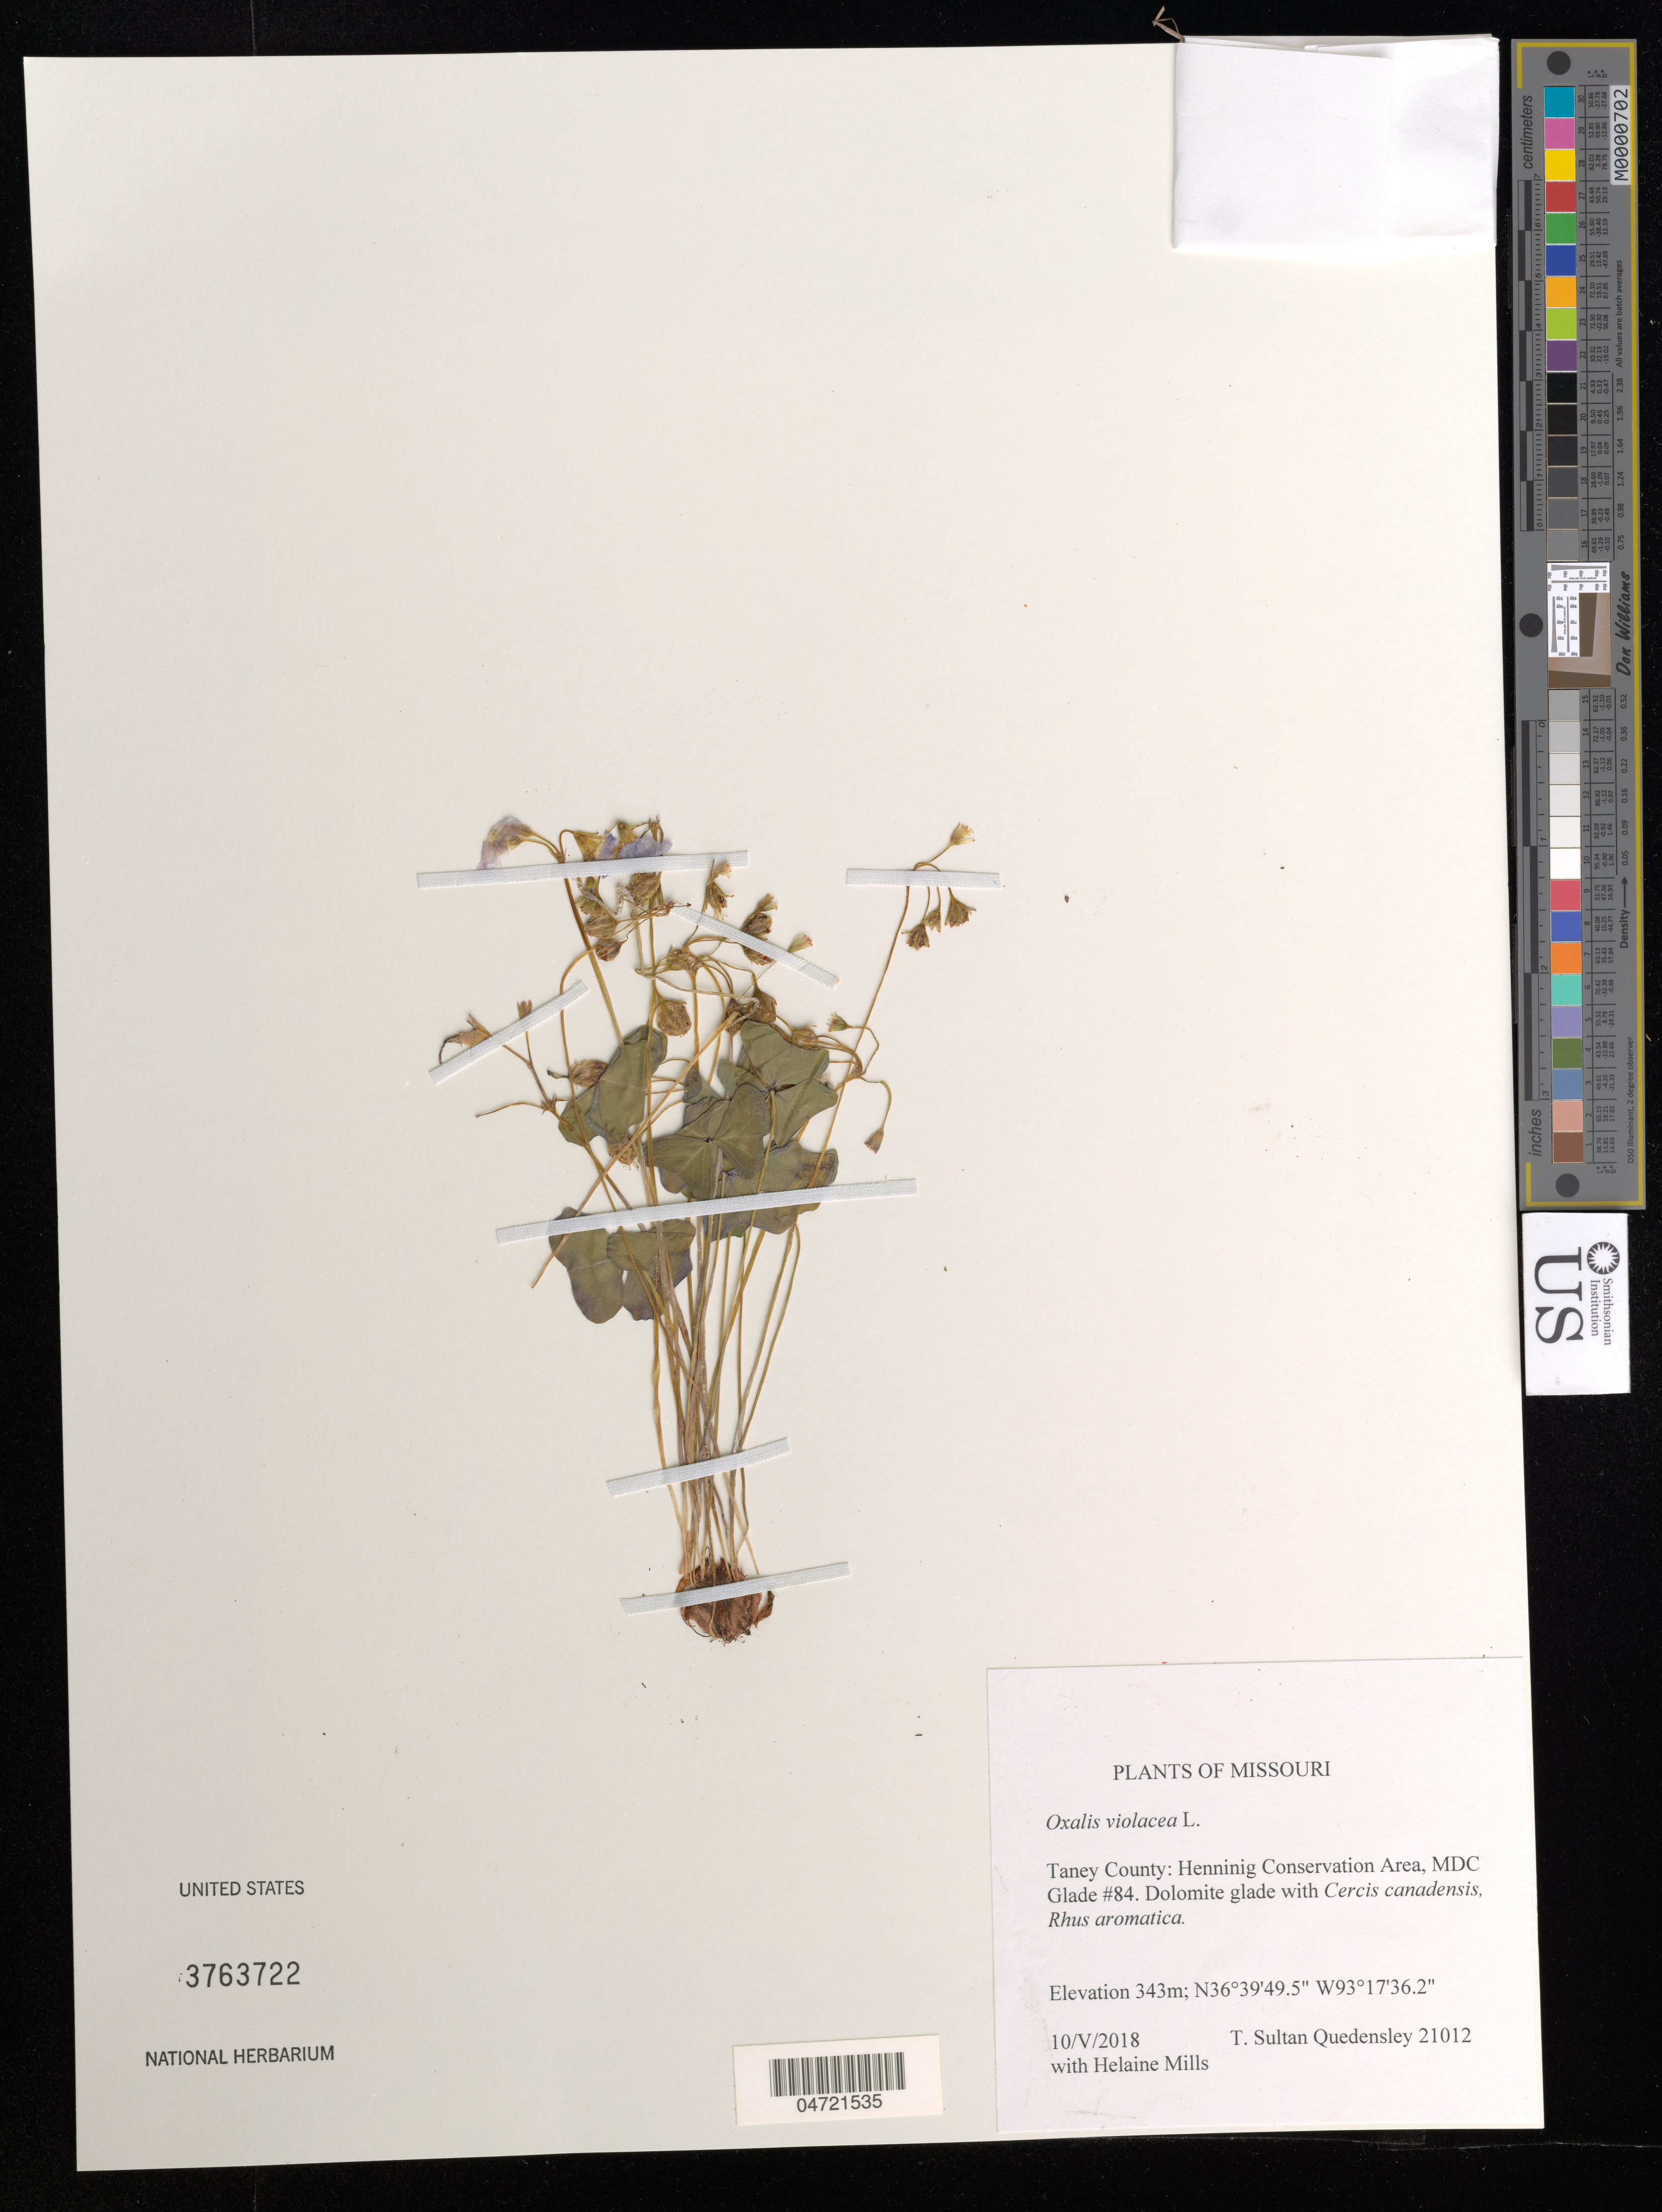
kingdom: Plantae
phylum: Tracheophyta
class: Magnoliopsida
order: Oxalidales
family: Oxalidaceae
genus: Oxalis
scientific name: Oxalis violacea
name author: L.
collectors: T. S. Quedensley & H. Mills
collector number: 21012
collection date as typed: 10 May 2018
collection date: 2018-05-10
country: United States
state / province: Missouri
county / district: Taney County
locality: Henninig Conservation Area, MDC Glade #84.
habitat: Dolomite glade.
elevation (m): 343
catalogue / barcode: US 3763722